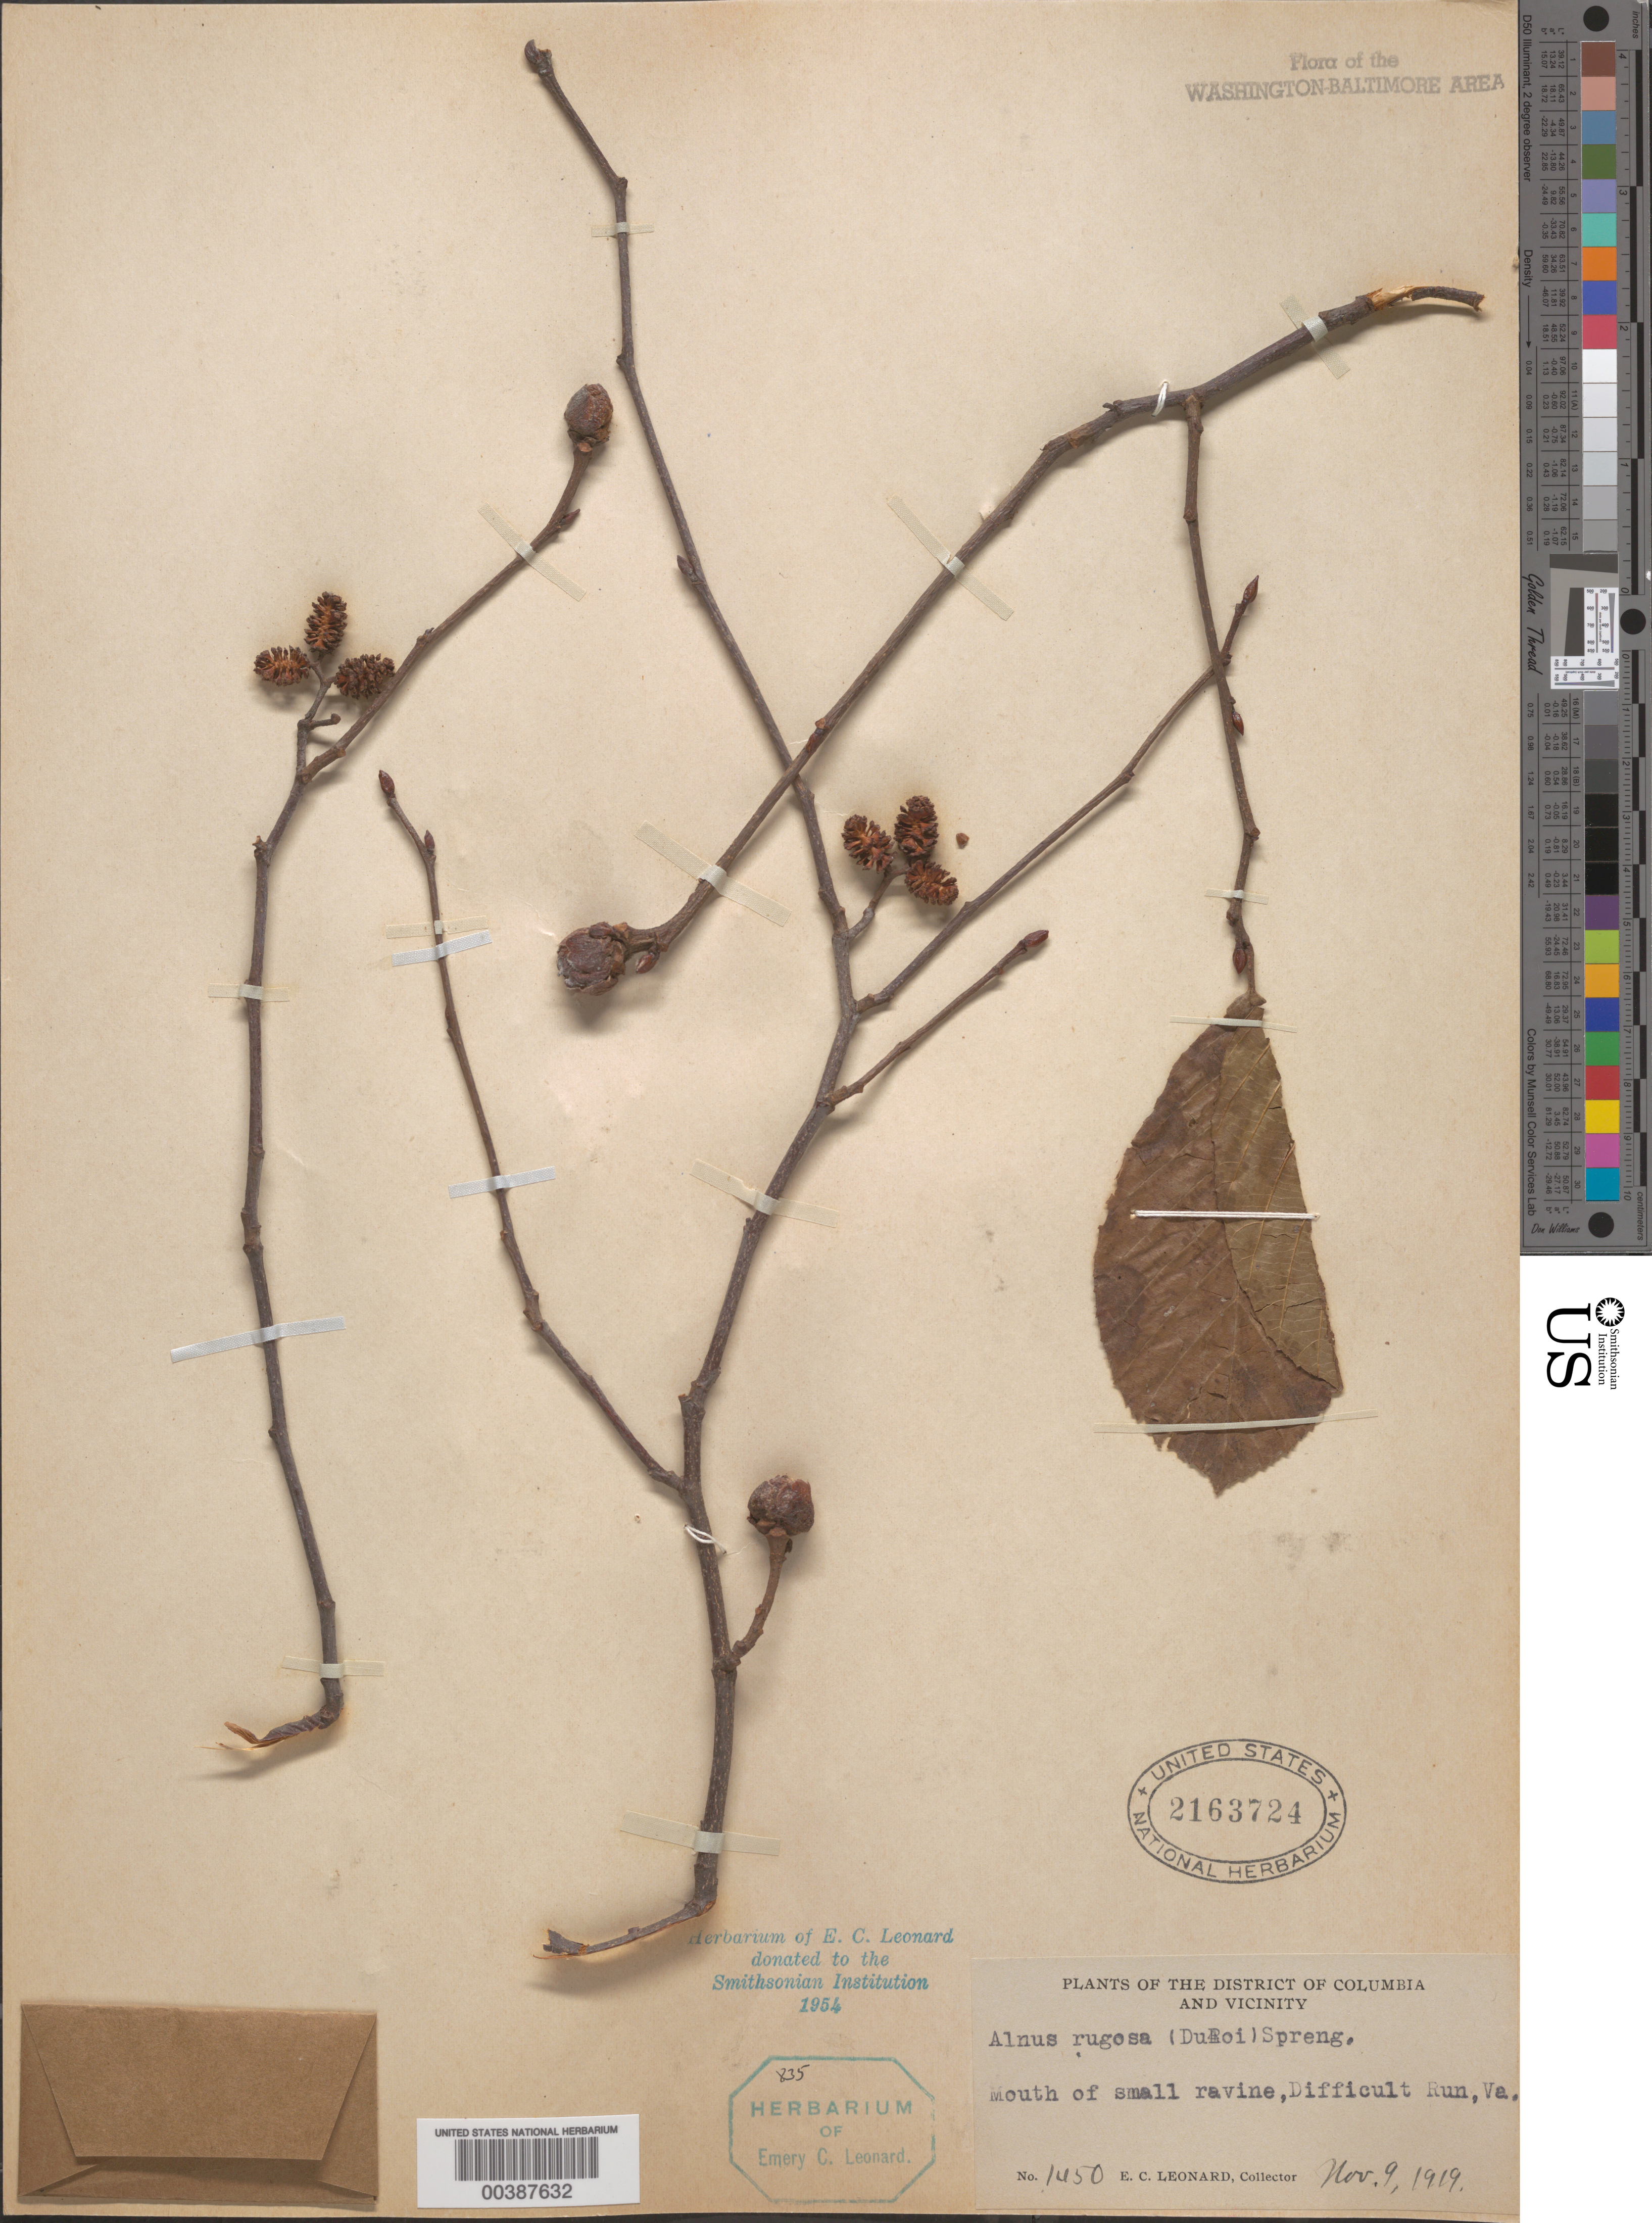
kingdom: Plantae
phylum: Tracheophyta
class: Magnoliopsida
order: Fagales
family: Betulaceae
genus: Alnus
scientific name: Alnus serrulata var. vulgaris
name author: Fernald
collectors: E. C. Leonard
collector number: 1450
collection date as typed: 09 Nov 1919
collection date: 1919-11-09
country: United States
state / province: Virginia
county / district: Fairfax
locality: Difficult Run C. & O. Canal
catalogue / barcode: US 2163724